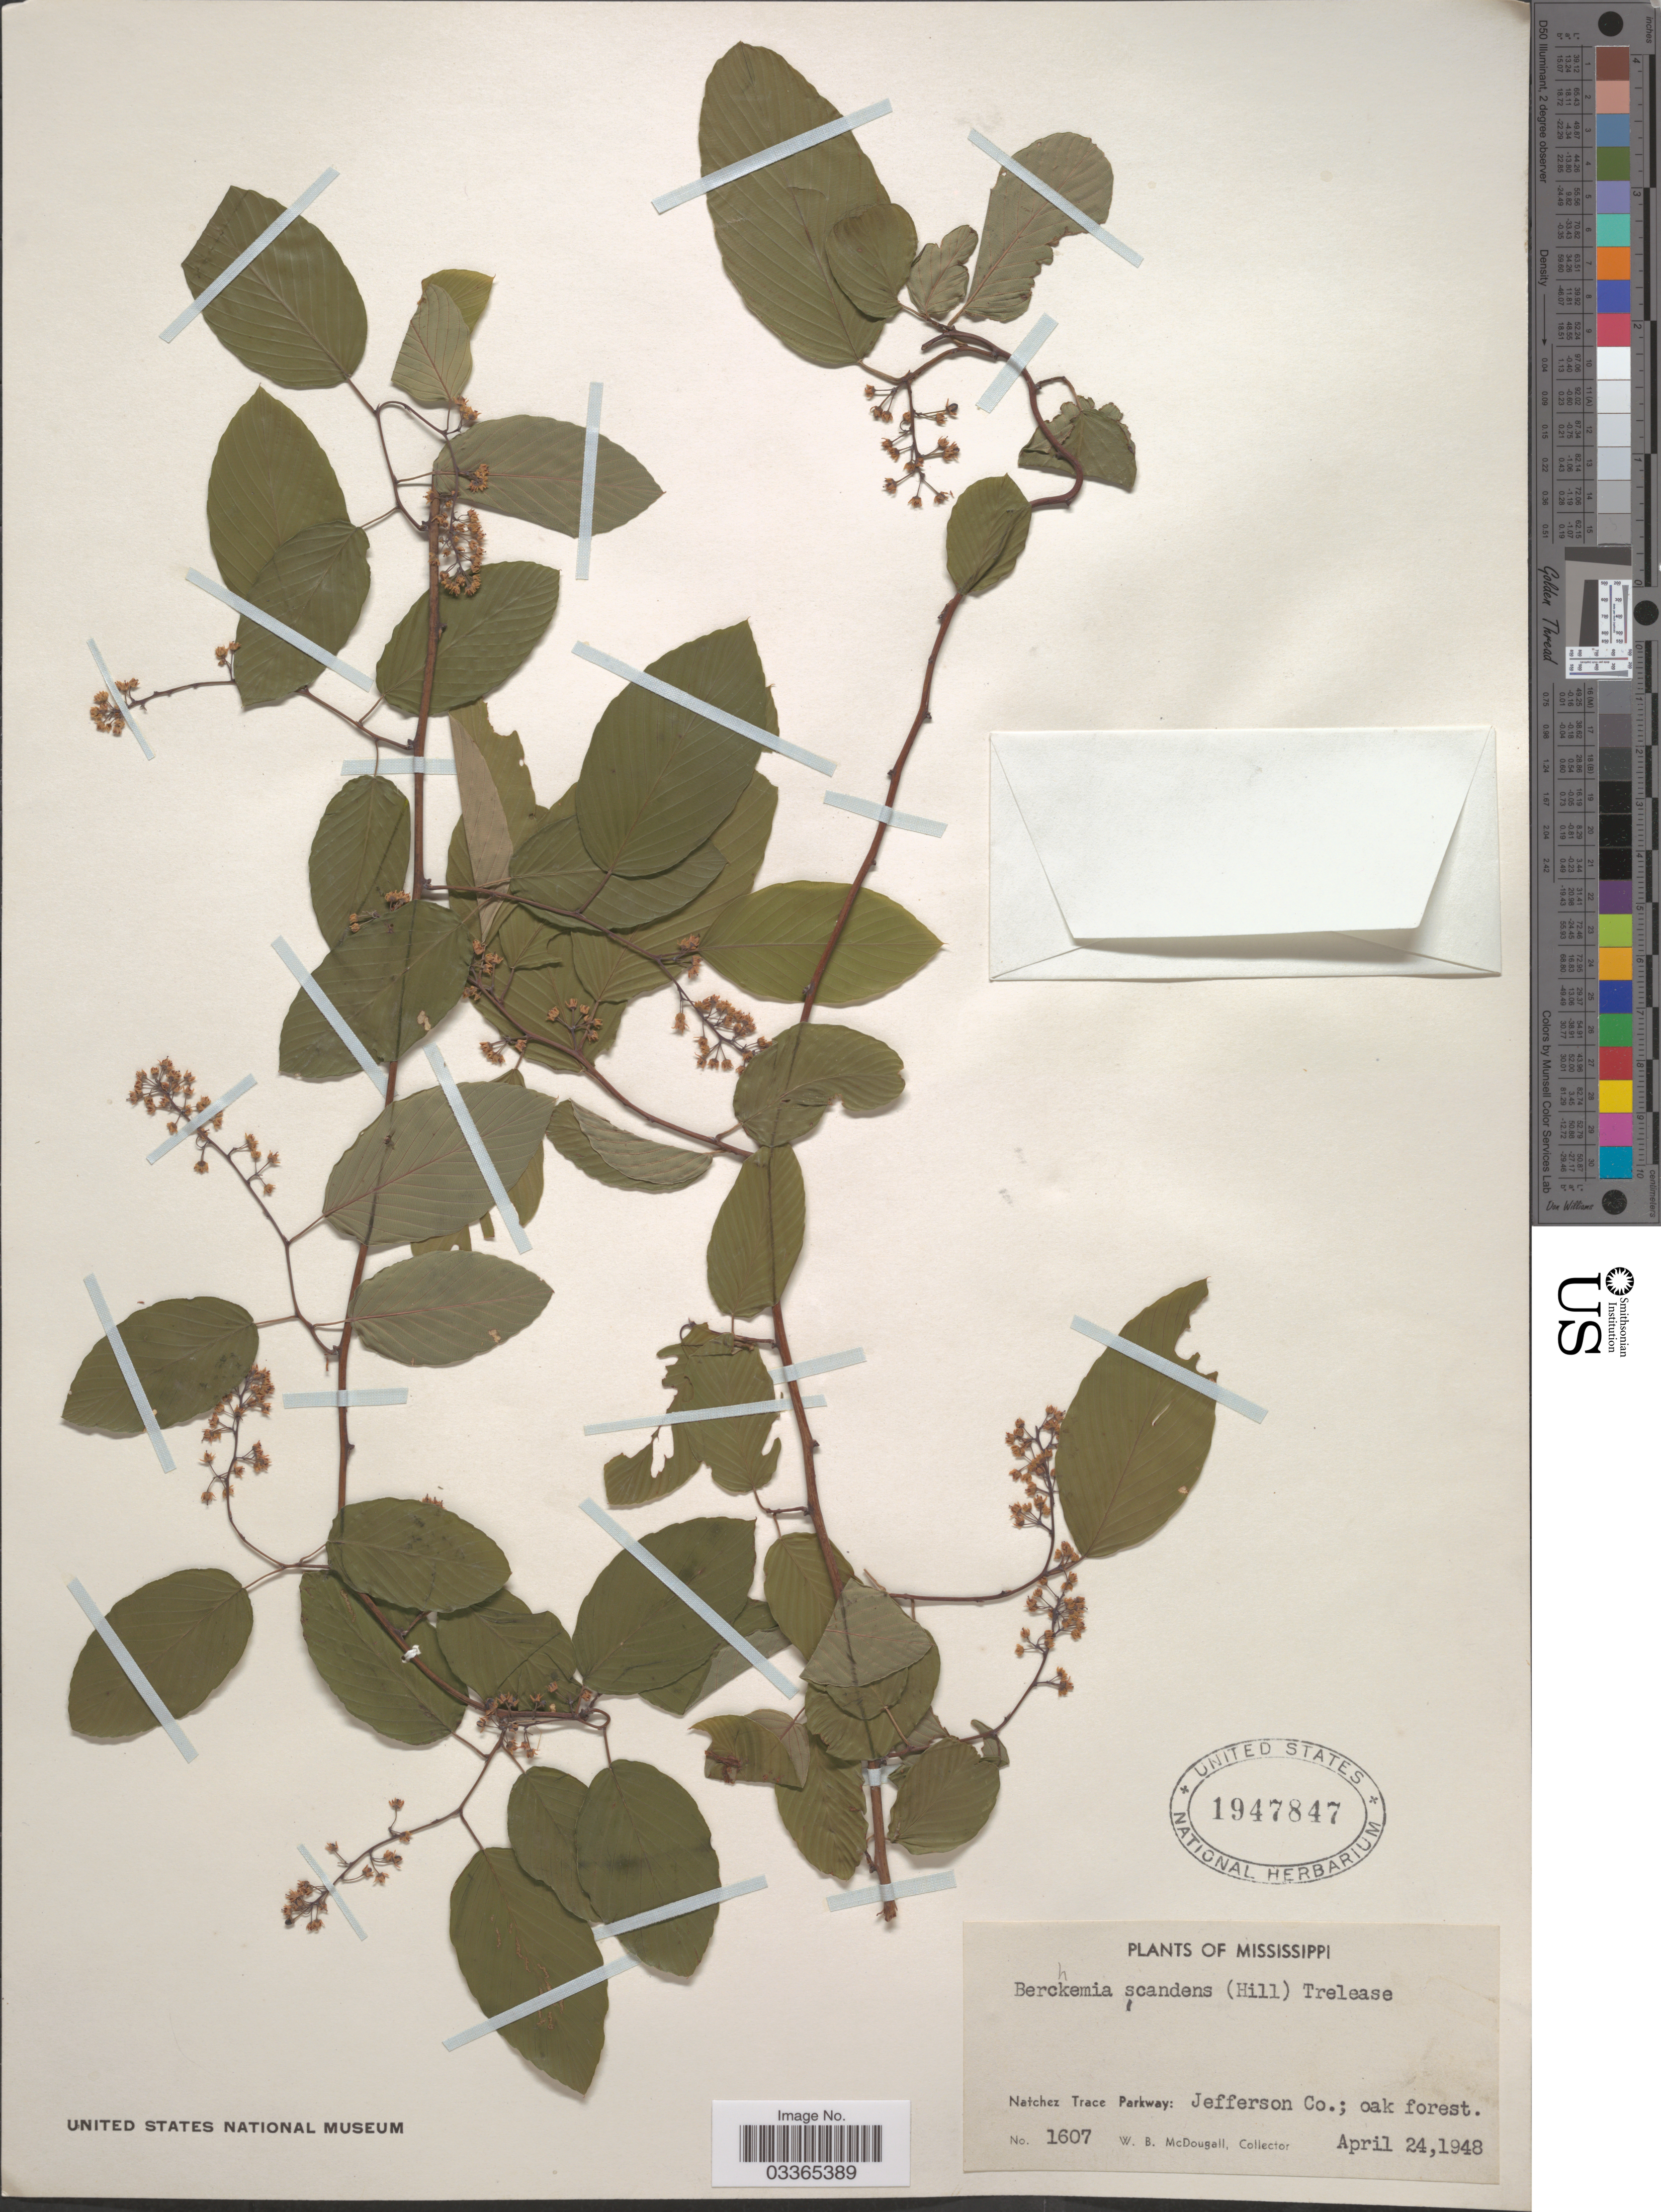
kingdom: Plantae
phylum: Tracheophyta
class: Magnoliopsida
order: Rosales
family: Rhamnaceae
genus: Berchemia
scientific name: Berchemia scandens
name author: (Hill) K. Koch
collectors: W. B. McDougall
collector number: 1607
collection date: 1948-04-24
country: United States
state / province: Mississippi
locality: Natchez Trace Parkway: Jefferson Co.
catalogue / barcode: US 1947847